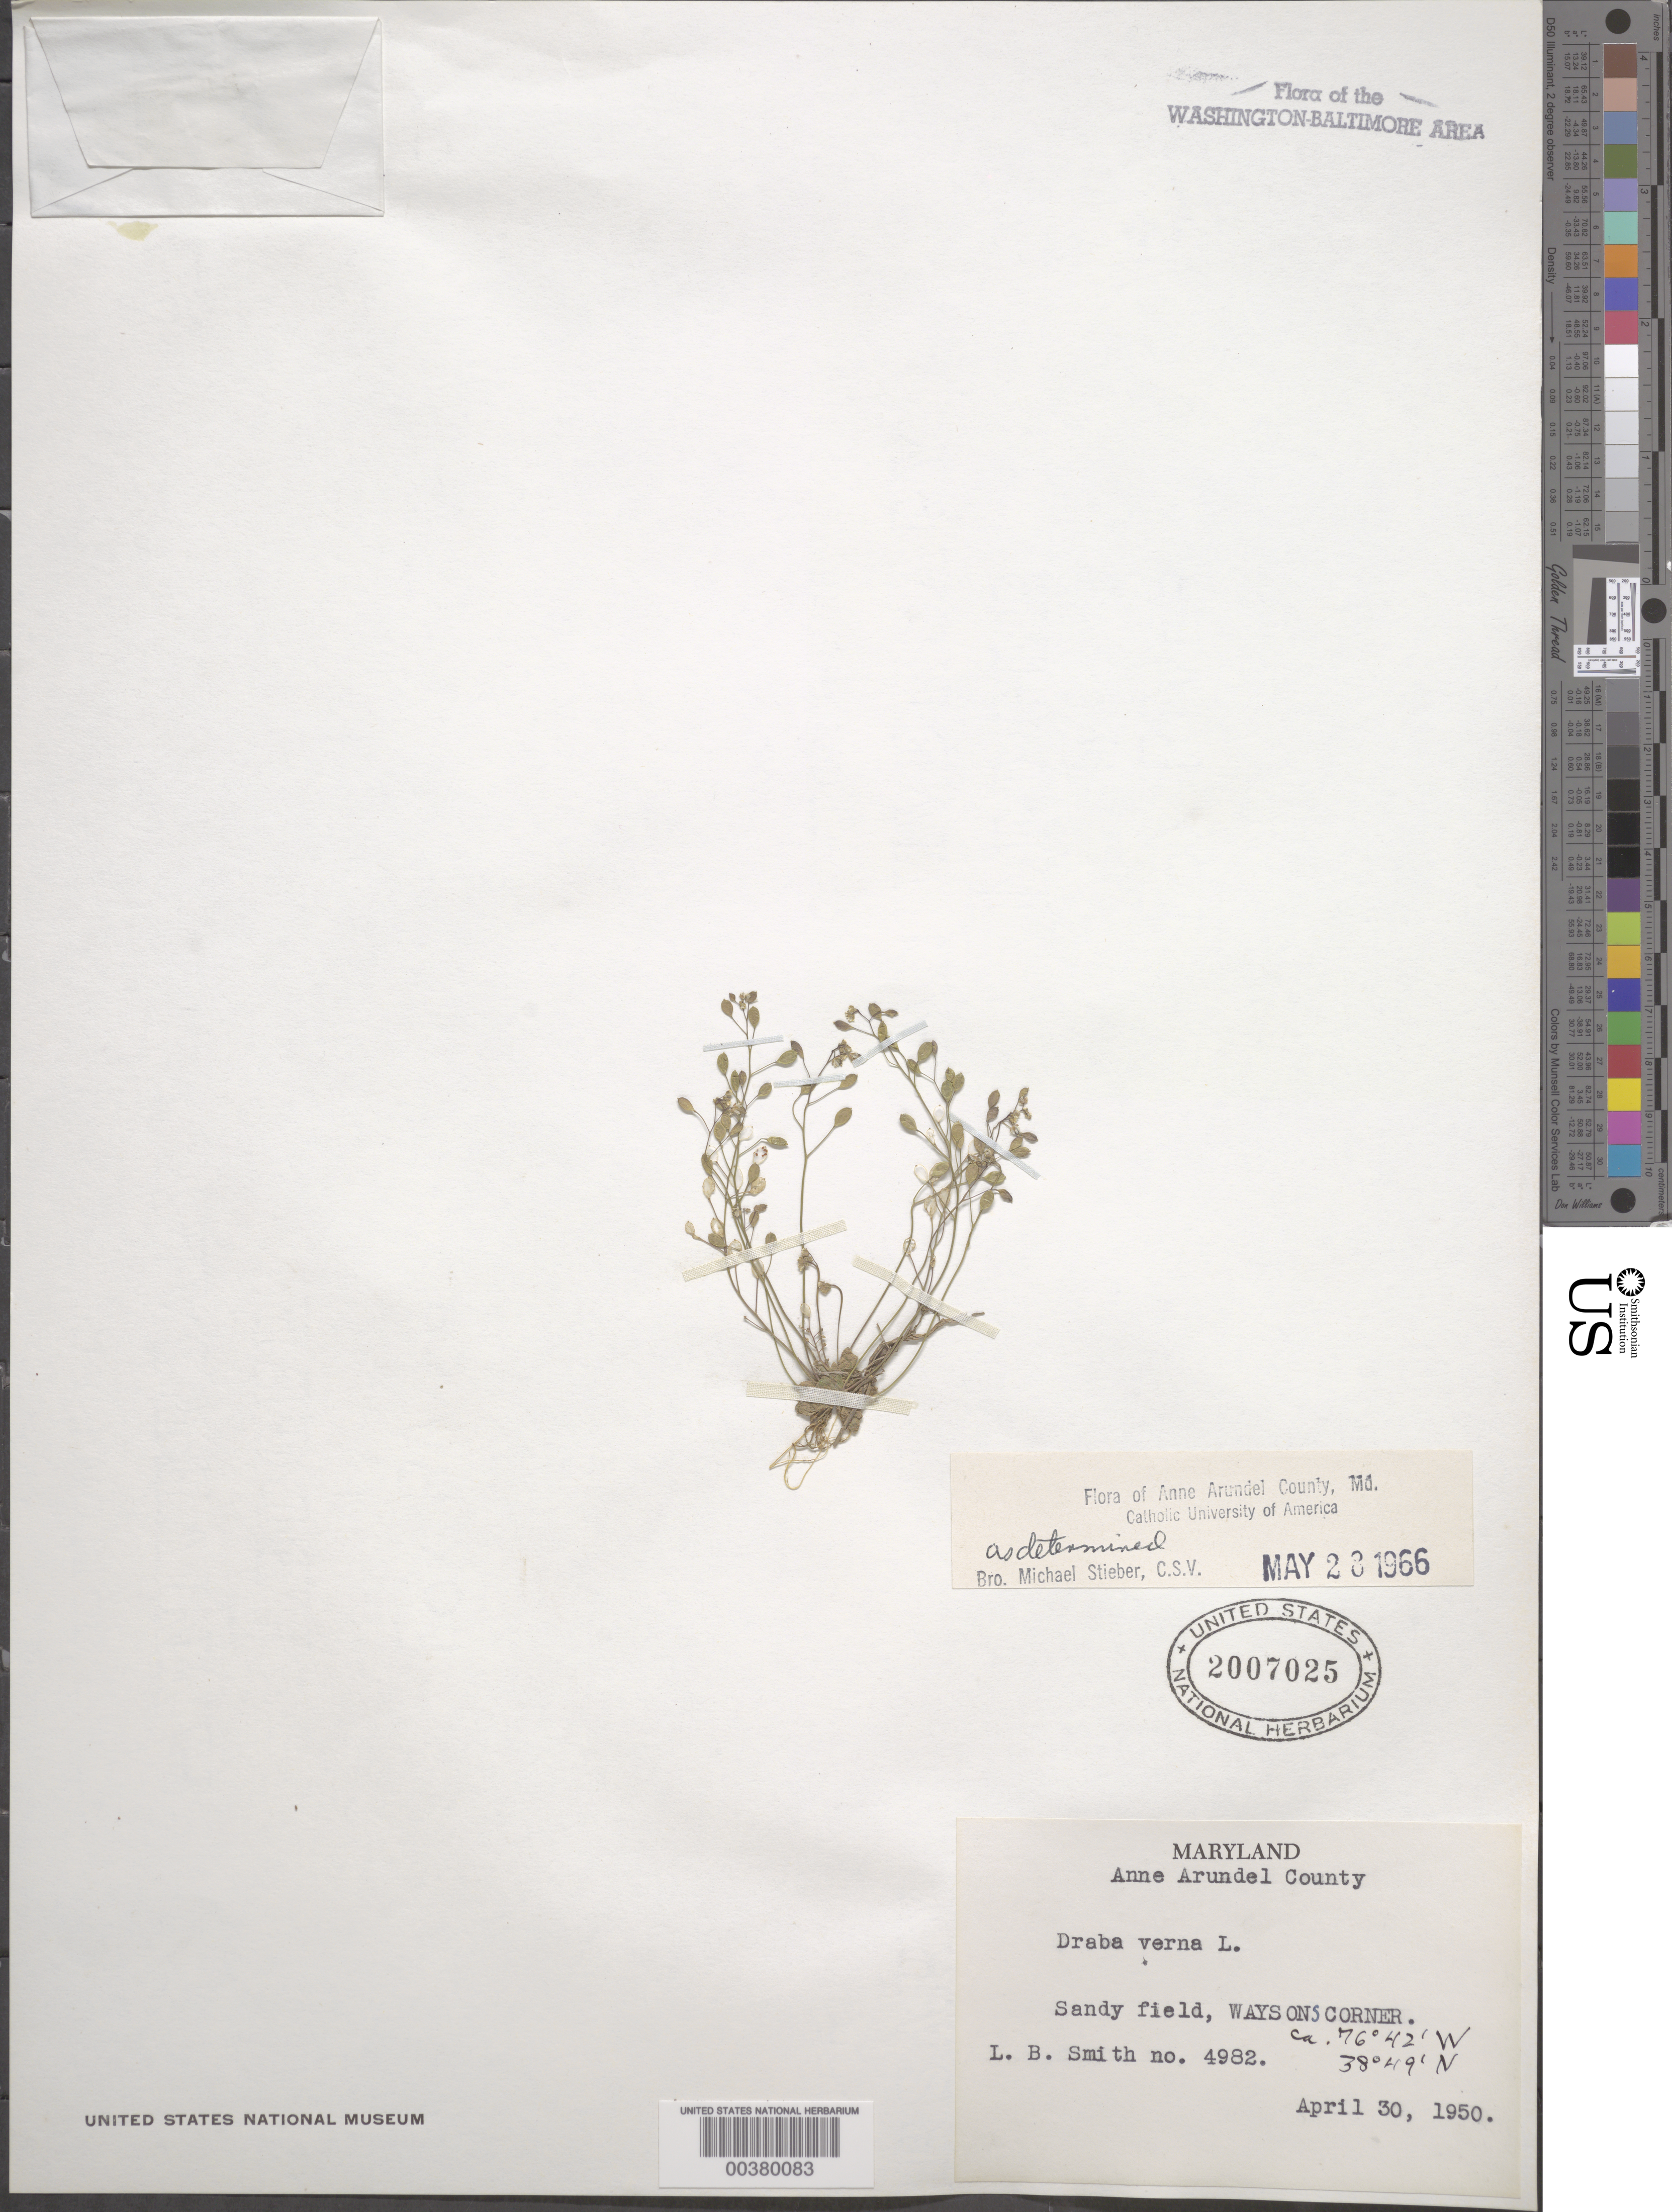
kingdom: Plantae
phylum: Tracheophyta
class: Magnoliopsida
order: Brassicales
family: Brassicaceae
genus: Draba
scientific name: Draba verna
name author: L.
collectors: L. Smith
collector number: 4982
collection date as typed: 30 Apr 1950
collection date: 1950-04-30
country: United States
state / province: Maryland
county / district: Anne Arundel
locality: Waysons corner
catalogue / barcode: US 2007025